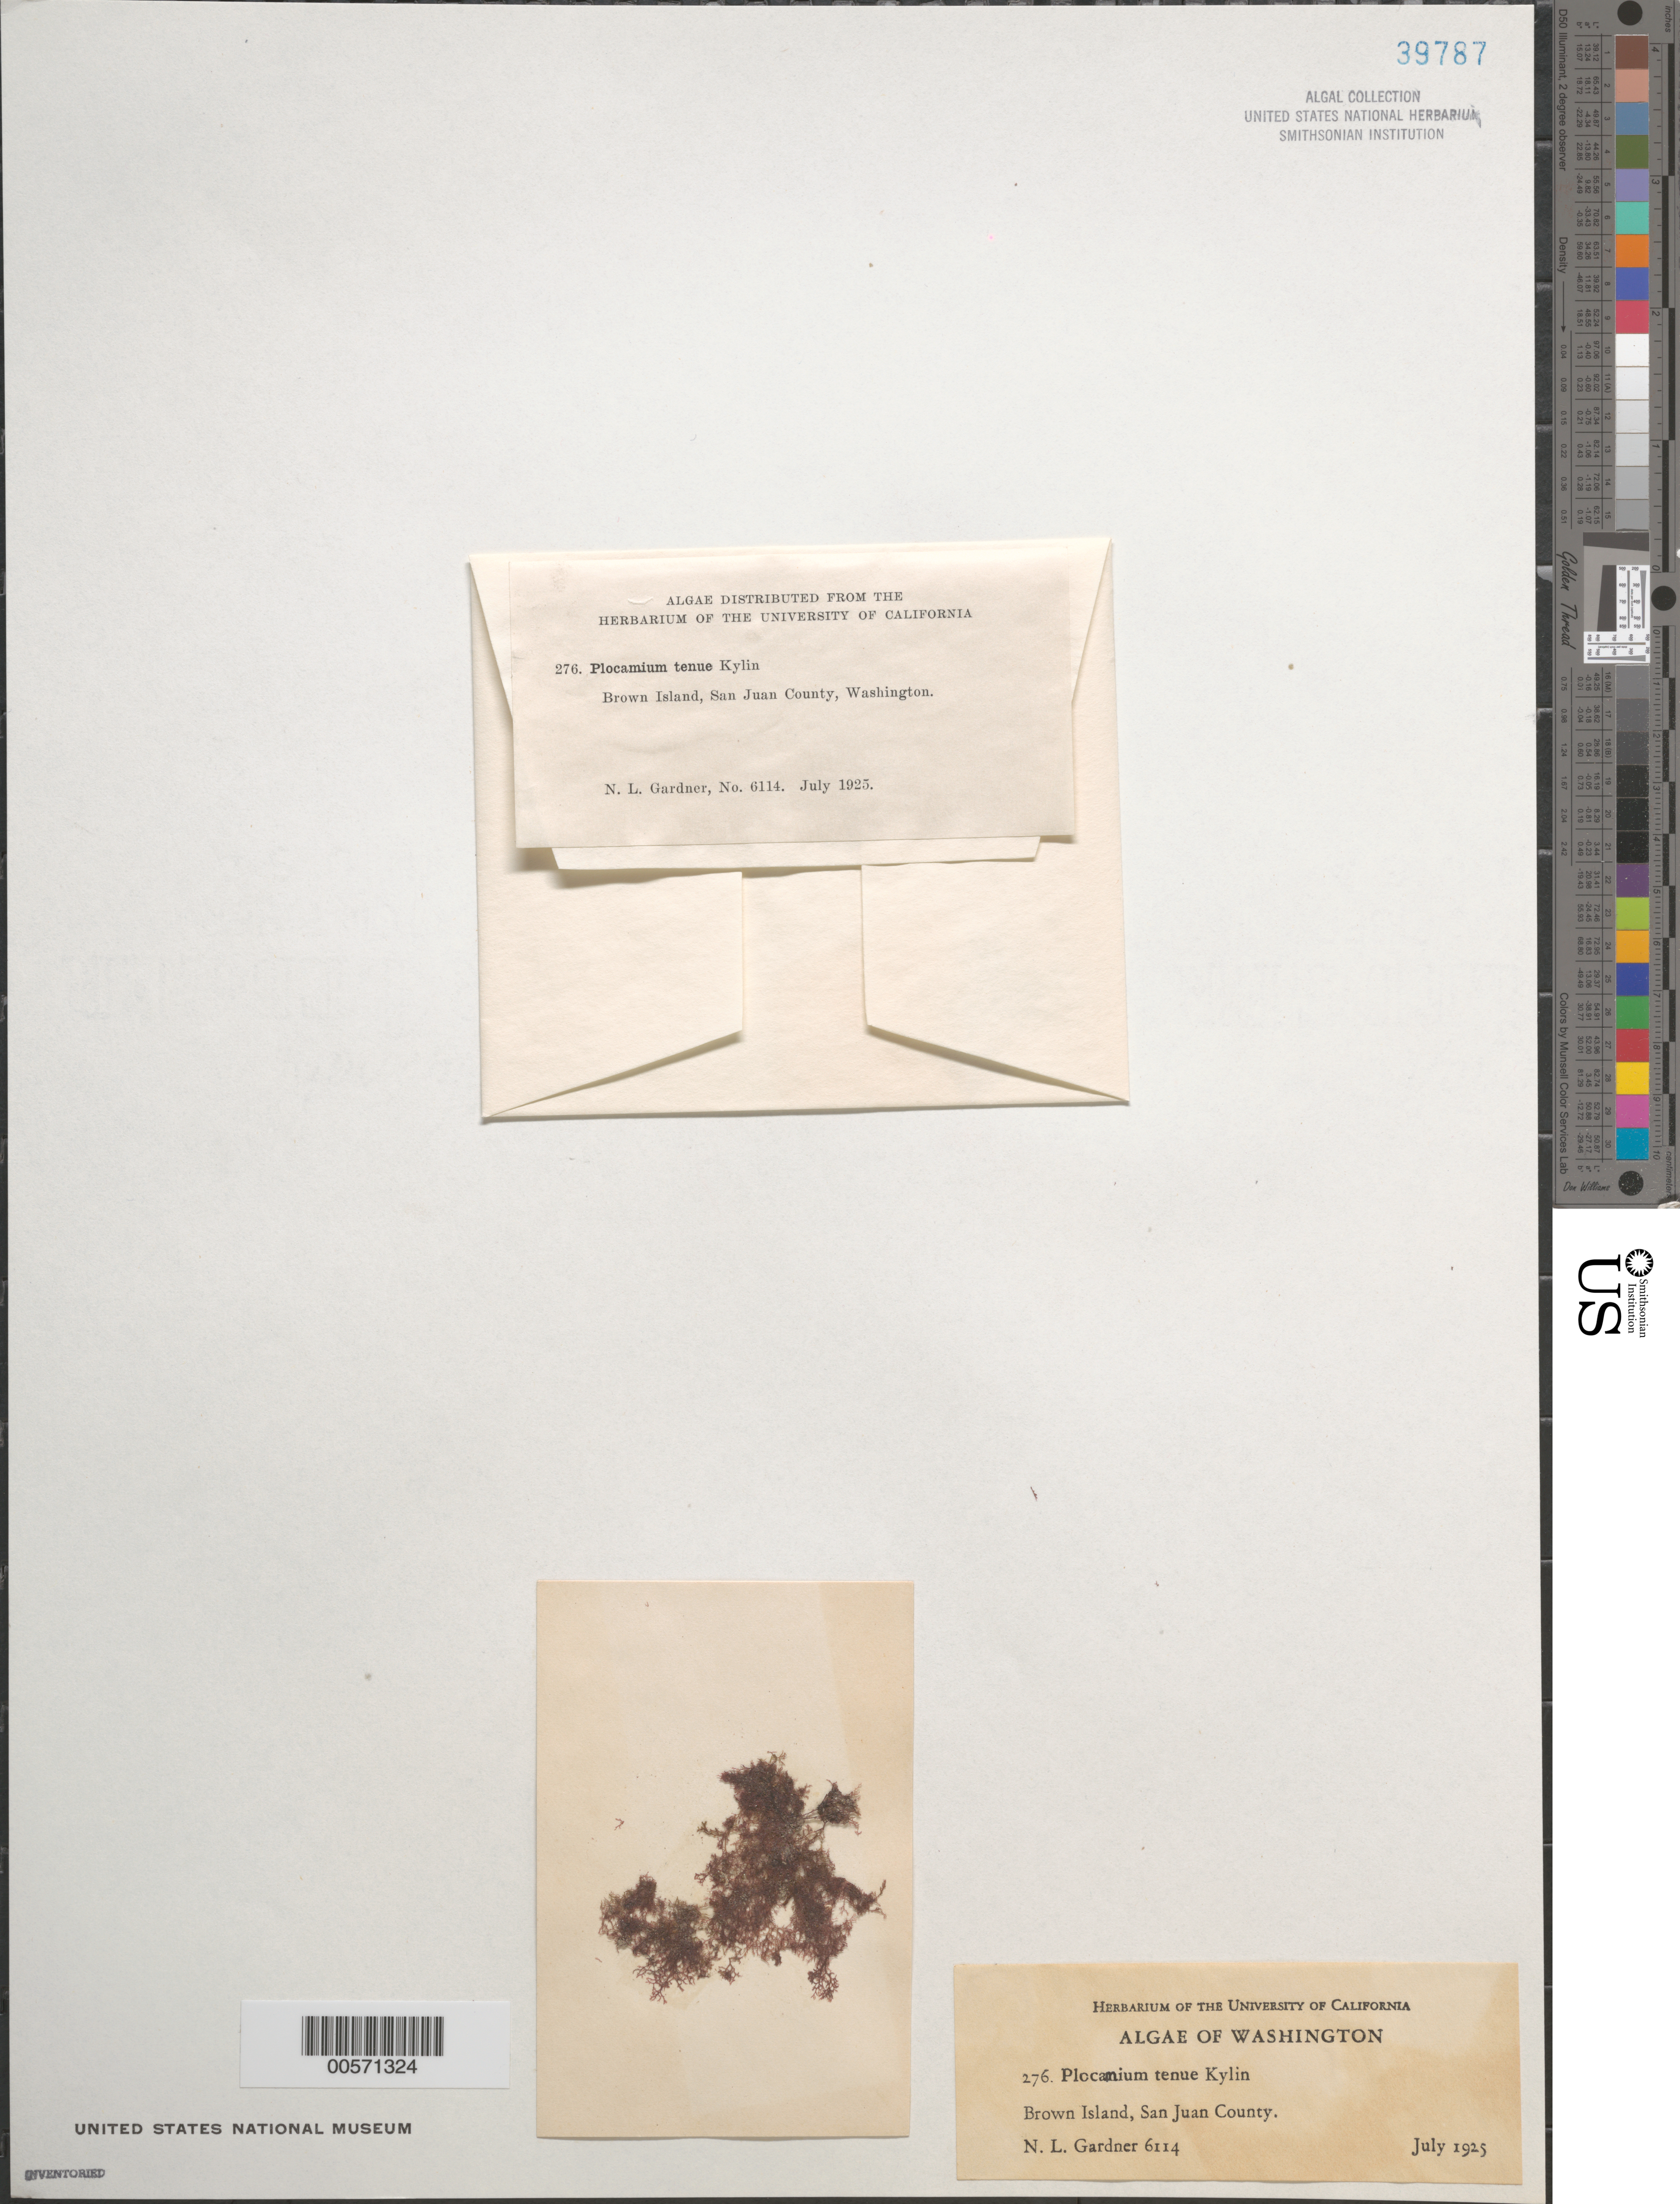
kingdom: Plantae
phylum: Rhodophyta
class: Florideophyceae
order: Plocamiales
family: Plocamiaceae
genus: Plocamium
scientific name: Plocamium violaceum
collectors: N. Gardner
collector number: NLG 6114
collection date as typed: Jul 1925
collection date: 1925-07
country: United States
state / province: Washington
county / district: San Juan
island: Brown Island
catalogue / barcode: US 39787